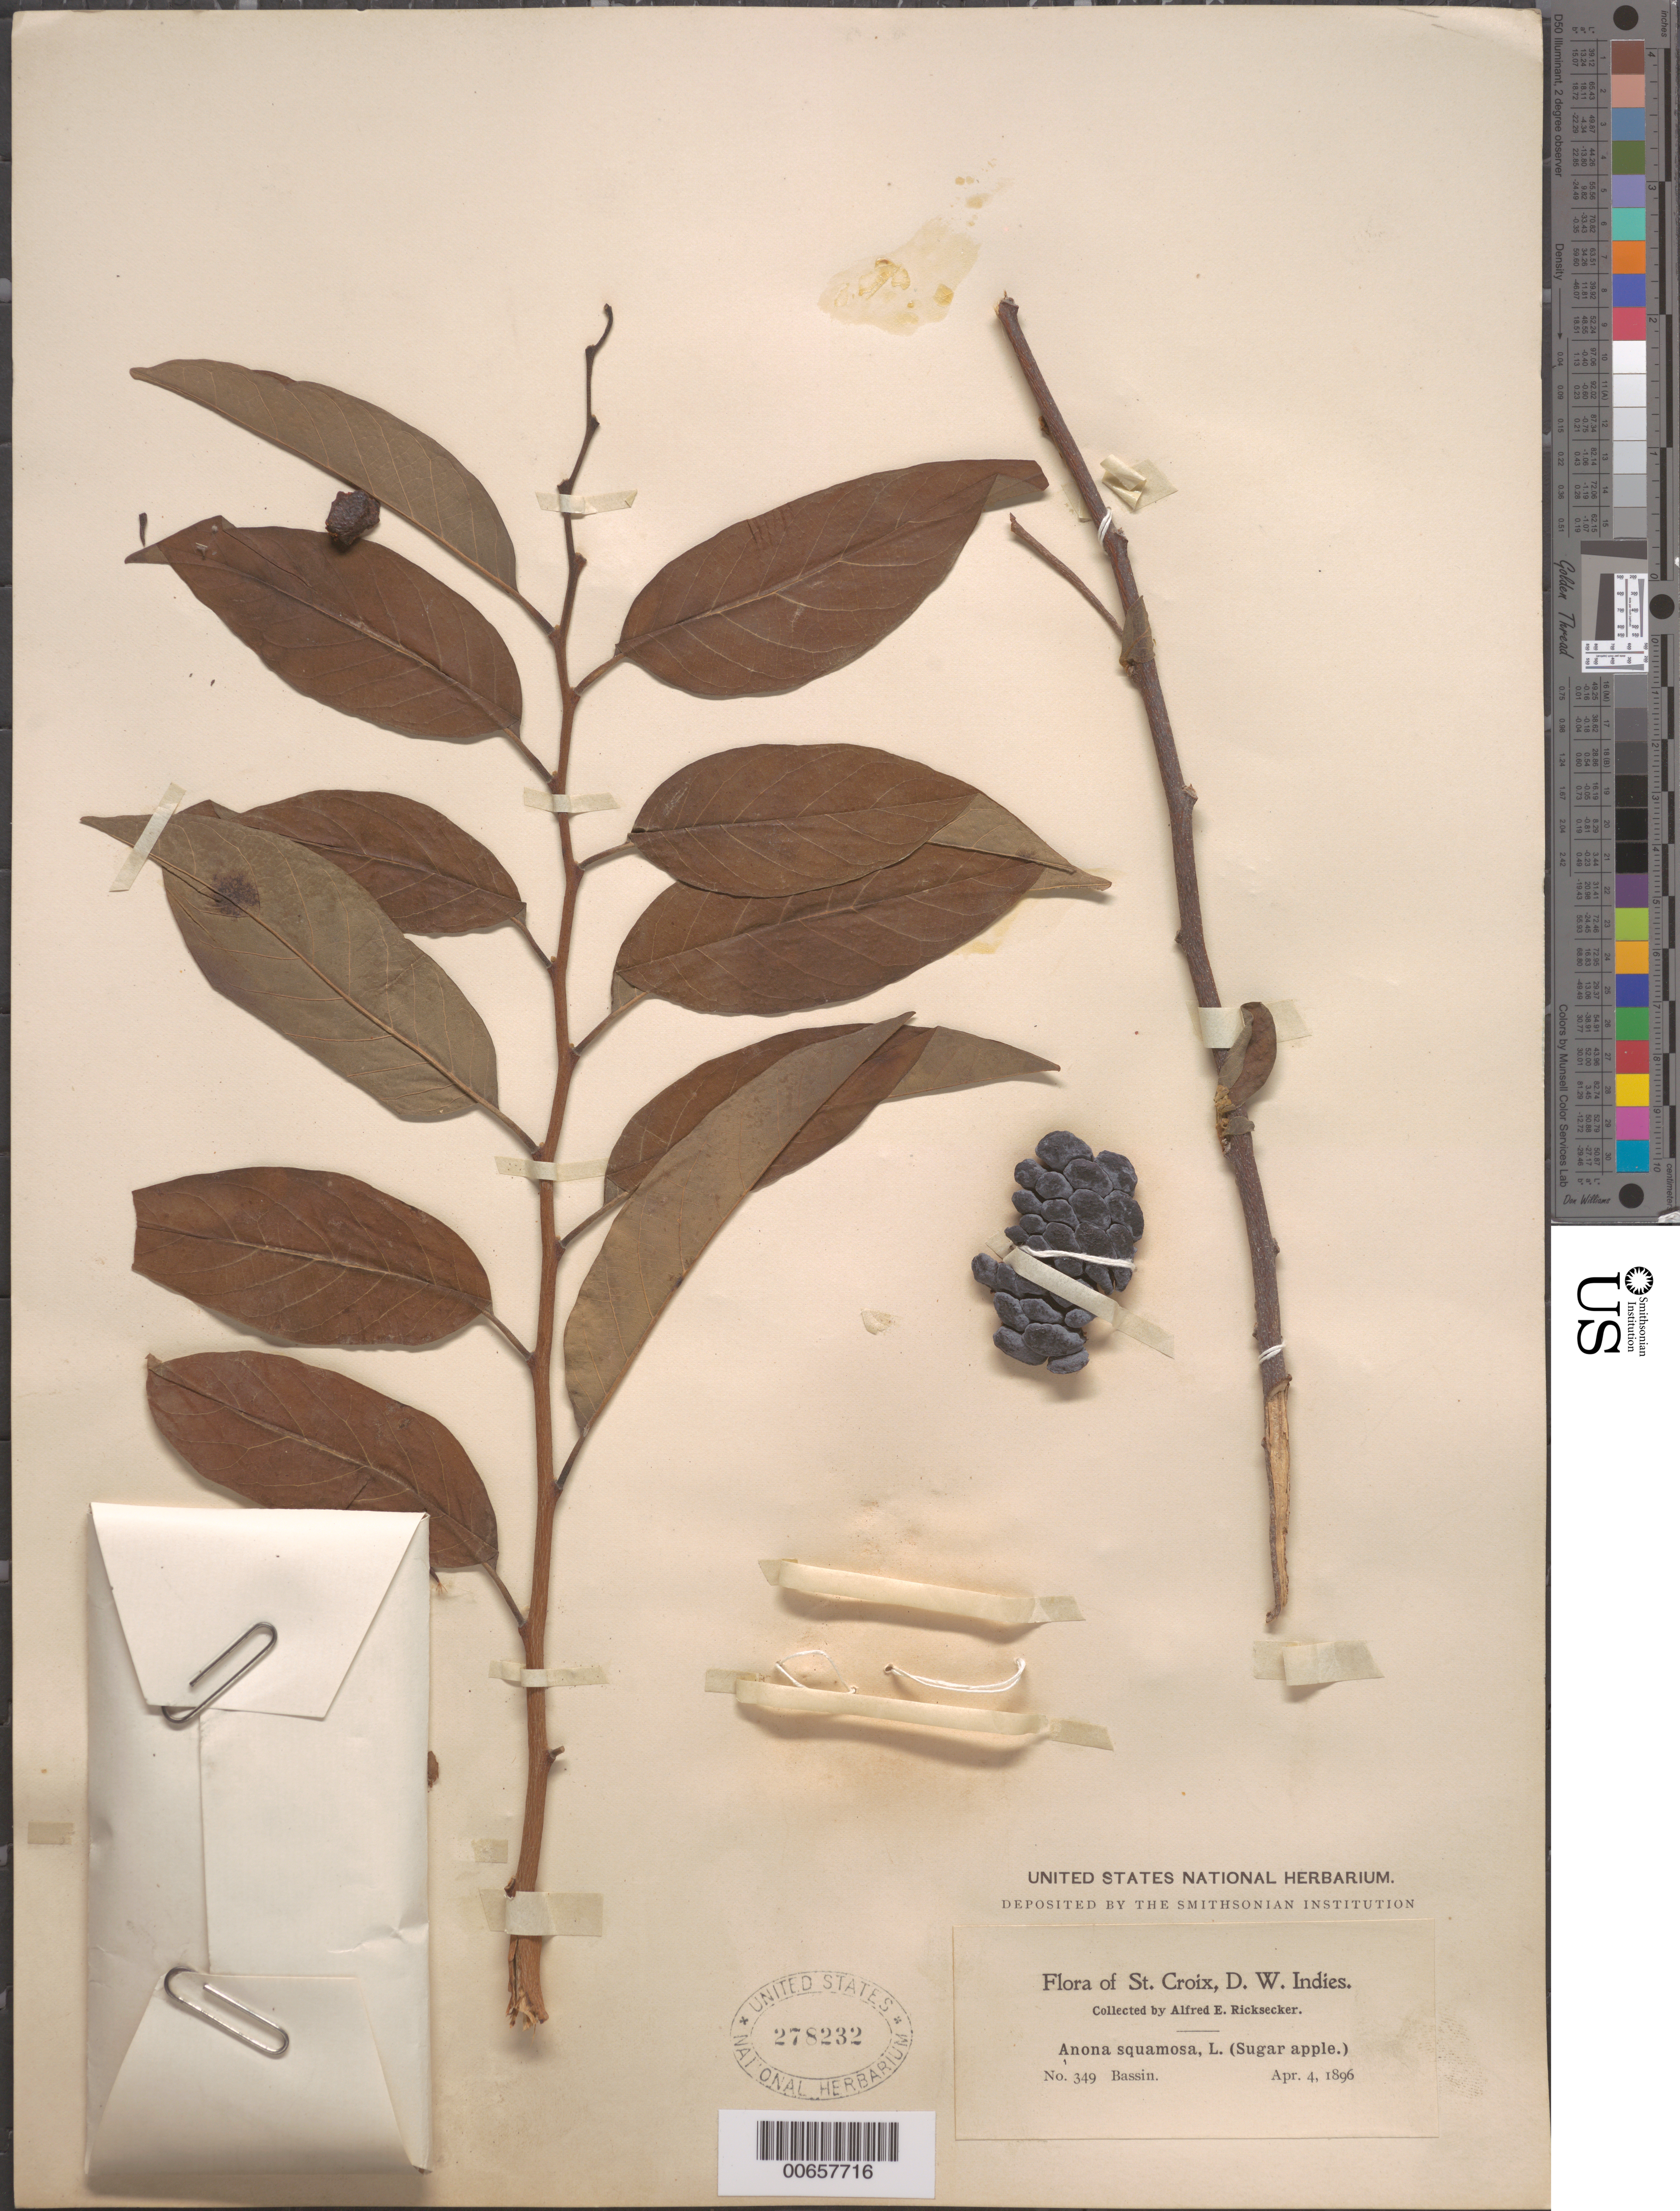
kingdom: Plantae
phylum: Tracheophyta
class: Magnoliopsida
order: Magnoliales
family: Annonaceae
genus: Annona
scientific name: Annona squamosa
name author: L.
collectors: A. E. Ricksecker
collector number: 349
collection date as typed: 04 Apr 1896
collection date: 1896-04-04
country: U.S. Virgin Islands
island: St. Croix Island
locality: Bassin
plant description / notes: Common name: Sugar apple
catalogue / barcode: US 278232